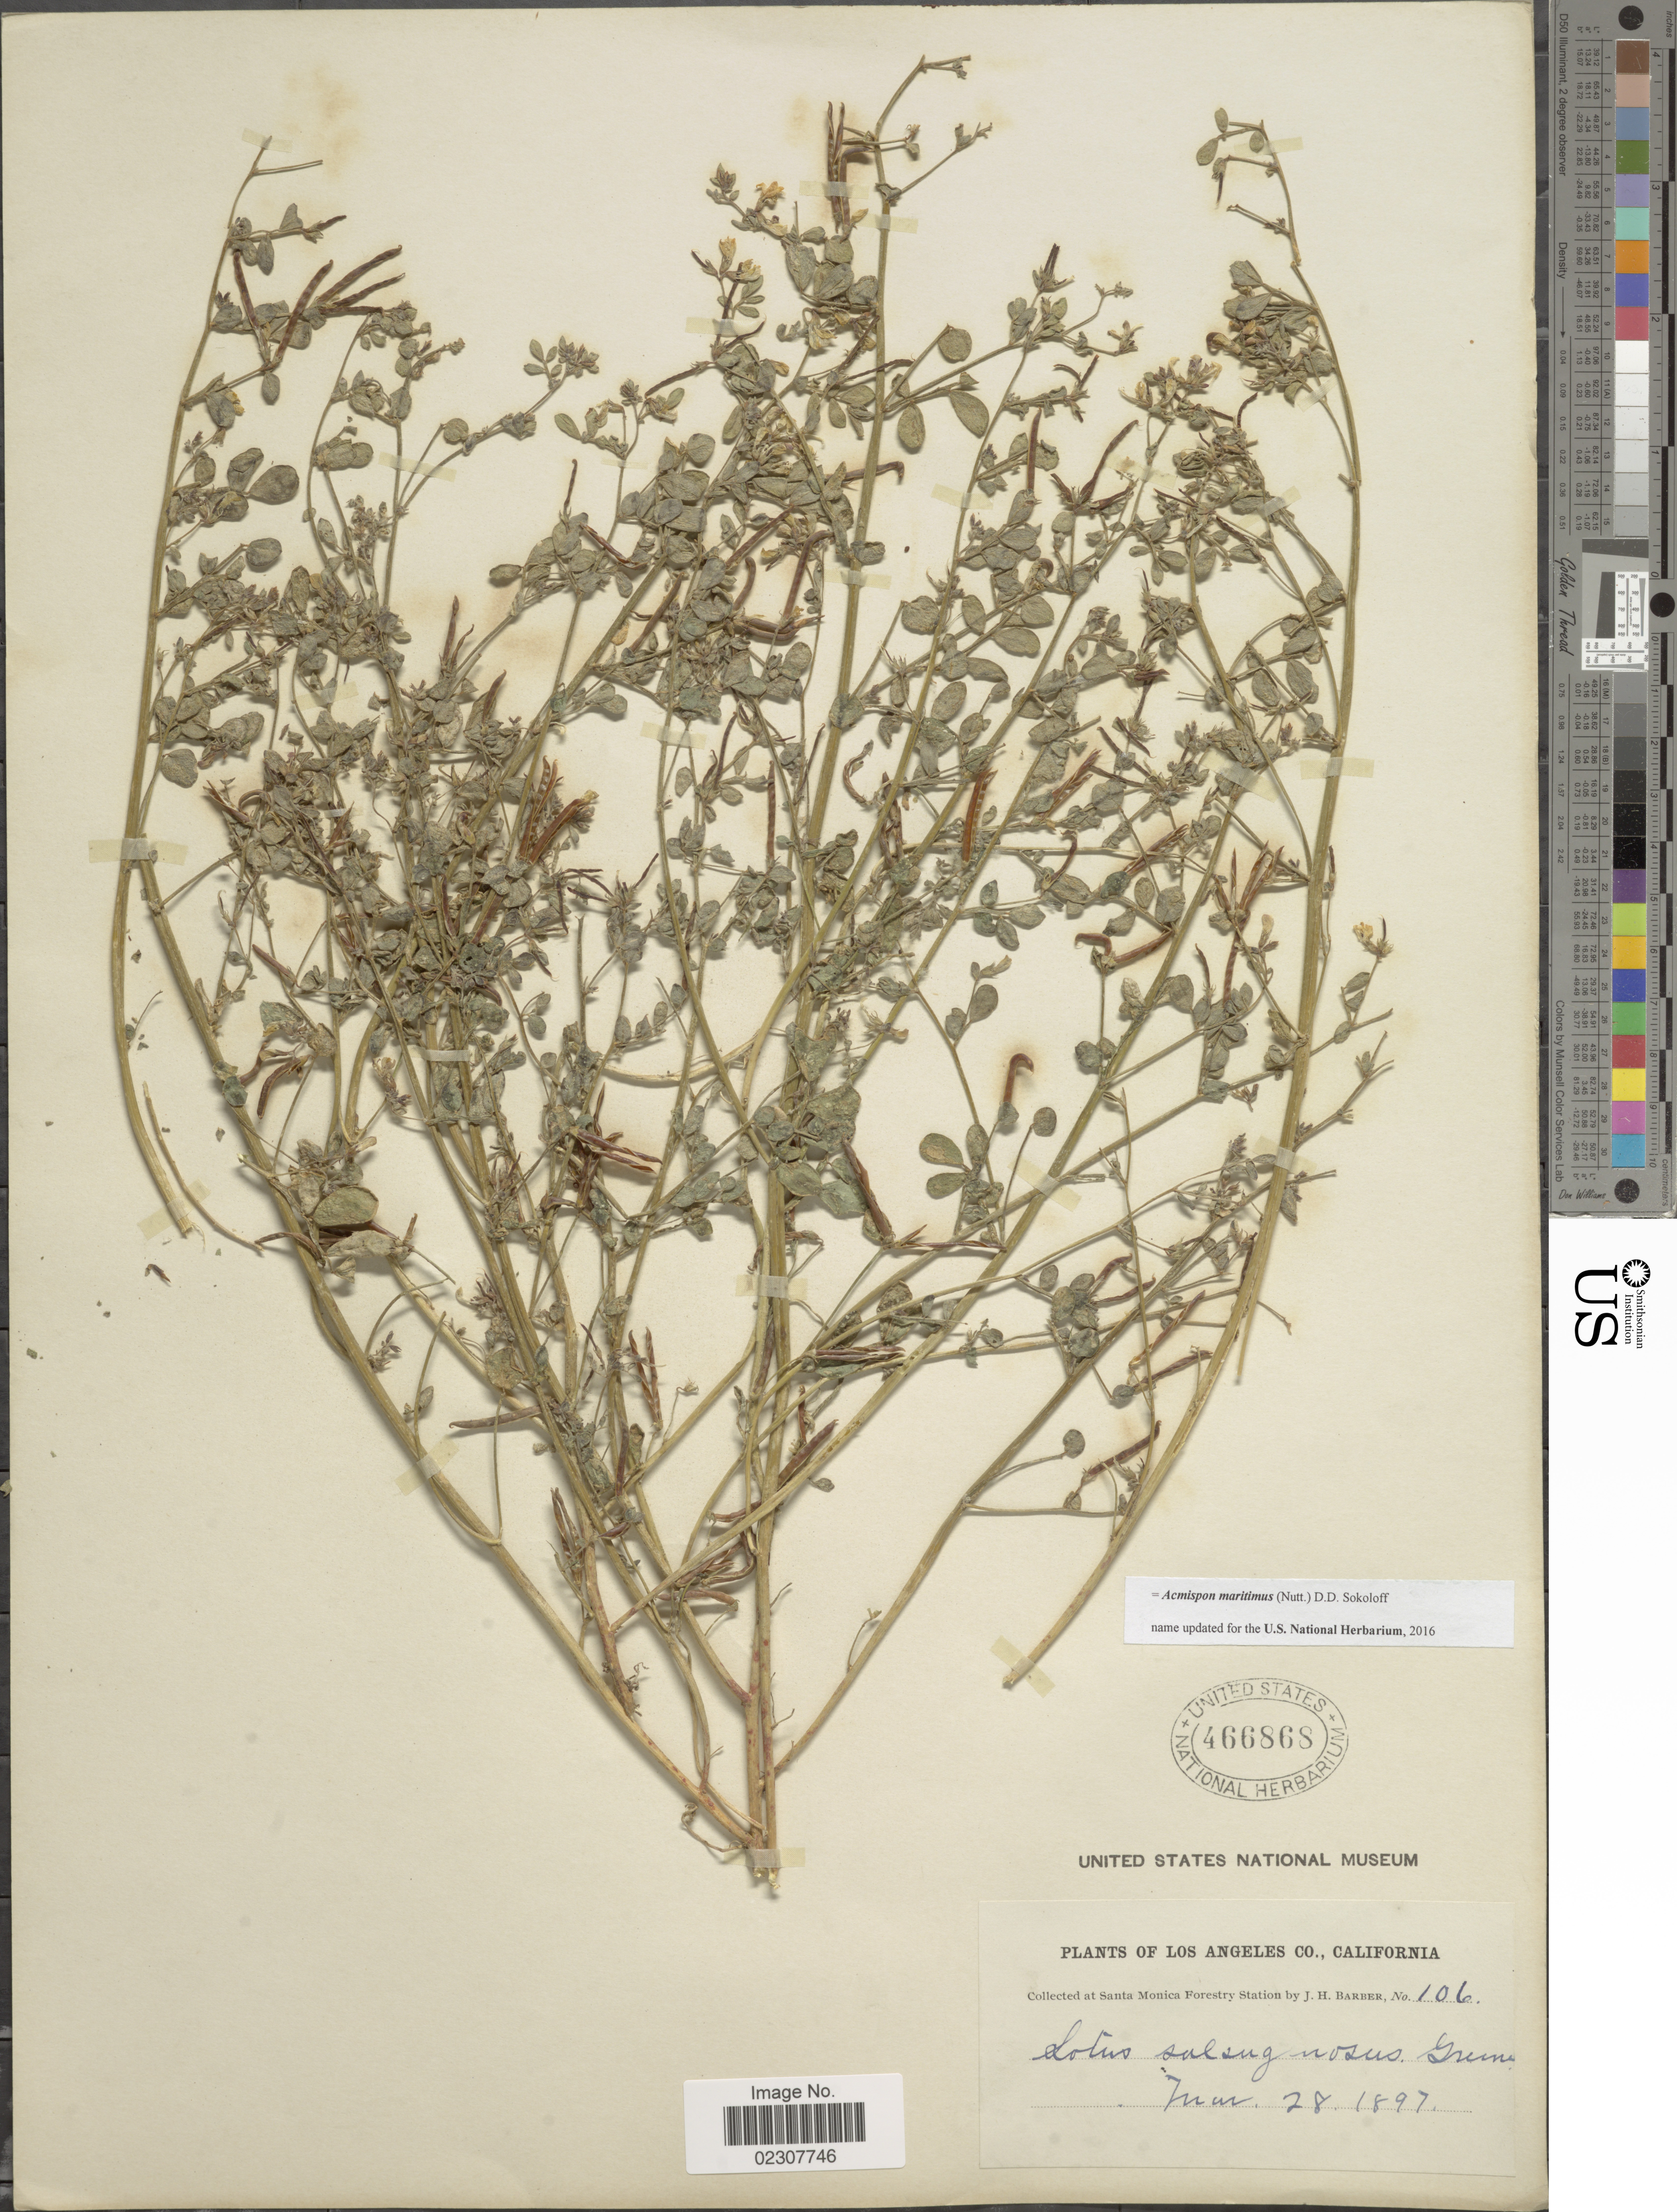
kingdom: Plantae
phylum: Tracheophyta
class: Magnoliopsida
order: Fabales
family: Fabaceae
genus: Acmispon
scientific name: Acmispon maritimus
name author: (Nutt.) D.D. Sokoloff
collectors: J. Barber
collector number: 106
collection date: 1897-03-28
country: United States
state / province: California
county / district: Los Angeles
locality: Los Angeles Co., at Santa Forestry Station.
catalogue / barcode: US 466868